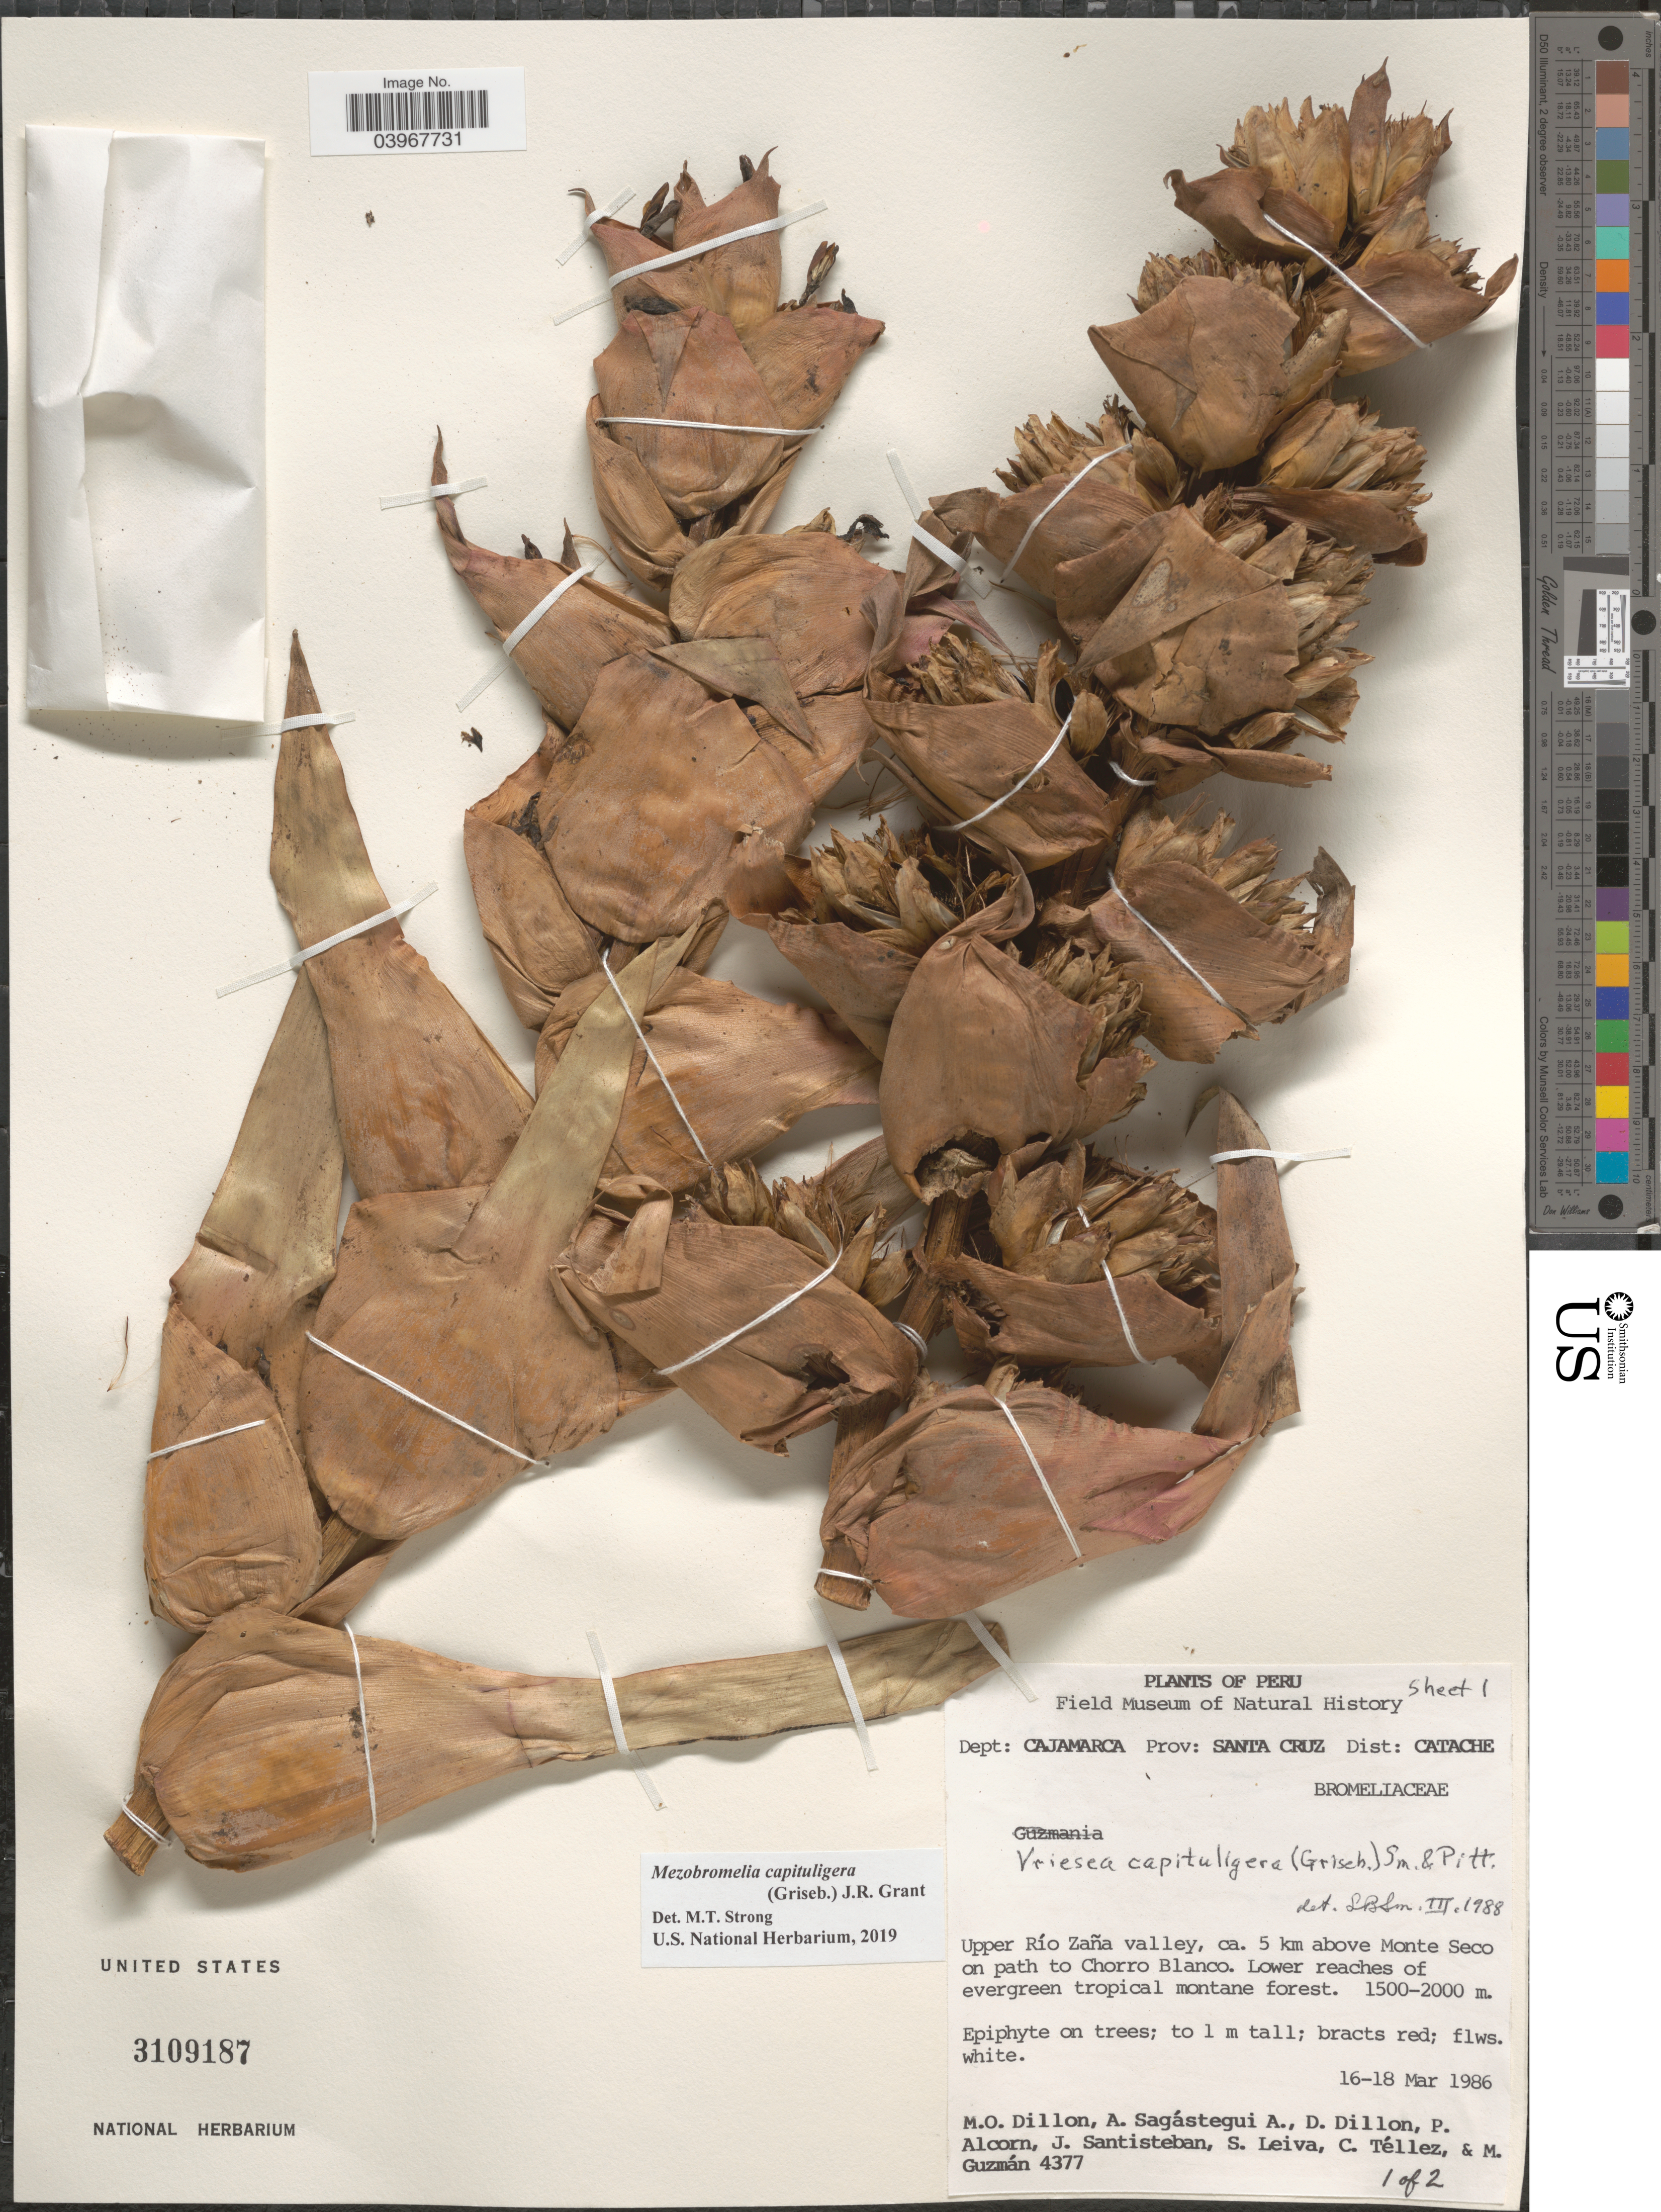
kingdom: Plantae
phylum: Tracheophyta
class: Liliopsida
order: Poales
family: Bromeliaceae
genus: Mezobromelia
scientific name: Mezobromelia capituligera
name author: (Griseb.) J.R. Grant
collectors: M. O. Dillon, A. Sagástegui A., D. Dillon, P. Alcorn & et al.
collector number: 4377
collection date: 1986-03-16/1986-03-18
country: Peru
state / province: Cajamarca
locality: Dept: Cajamarca Prov: Santa Cruz Dist: Catache. Upper Río Zaña valley, ca. 5 km above Monte Seco on path to Chorro Blanco.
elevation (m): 1500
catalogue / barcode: US 3109187